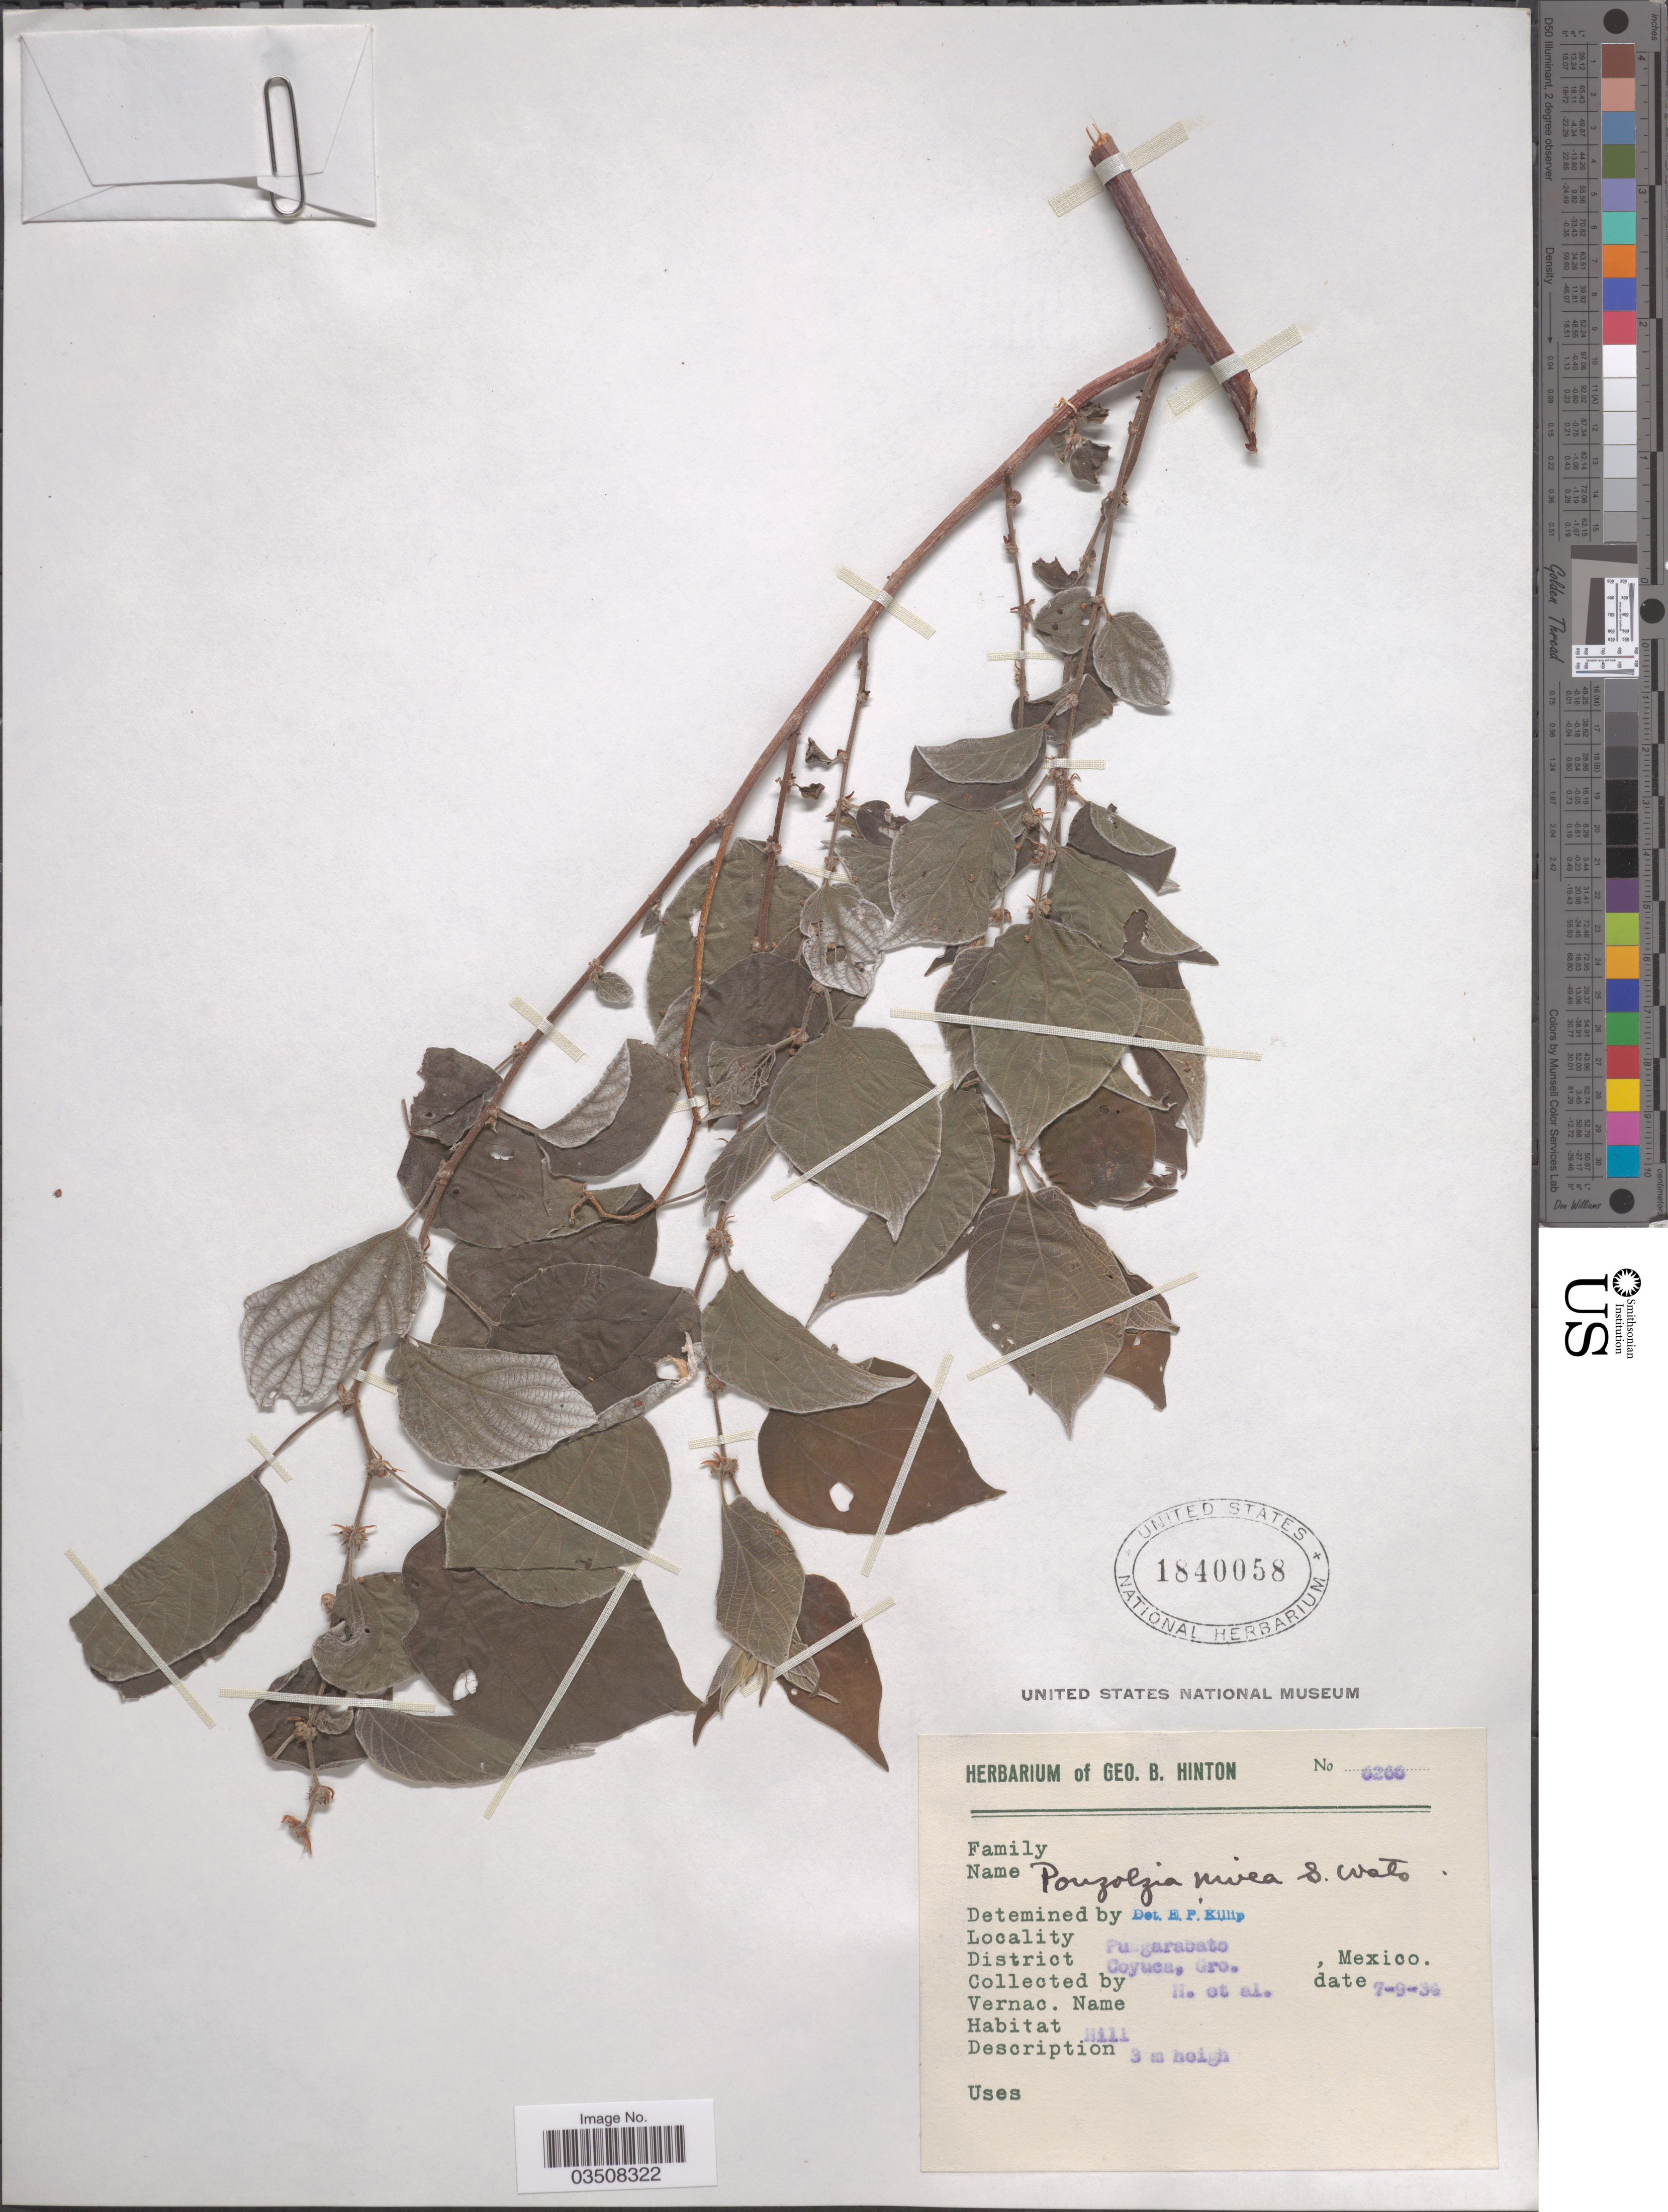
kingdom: Plantae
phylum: Tracheophyta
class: Magnoliopsida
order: Rosales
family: Urticaceae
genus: Pouzolzia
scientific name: Pouzolzia nivea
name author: S. Watson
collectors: G. B. Hinton & et al.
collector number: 6266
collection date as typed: Transcribed d/m/y: 7/9/34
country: Mexico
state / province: Guerrero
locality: Pungarabato. District Coyuca, Gro.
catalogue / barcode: US 1840058